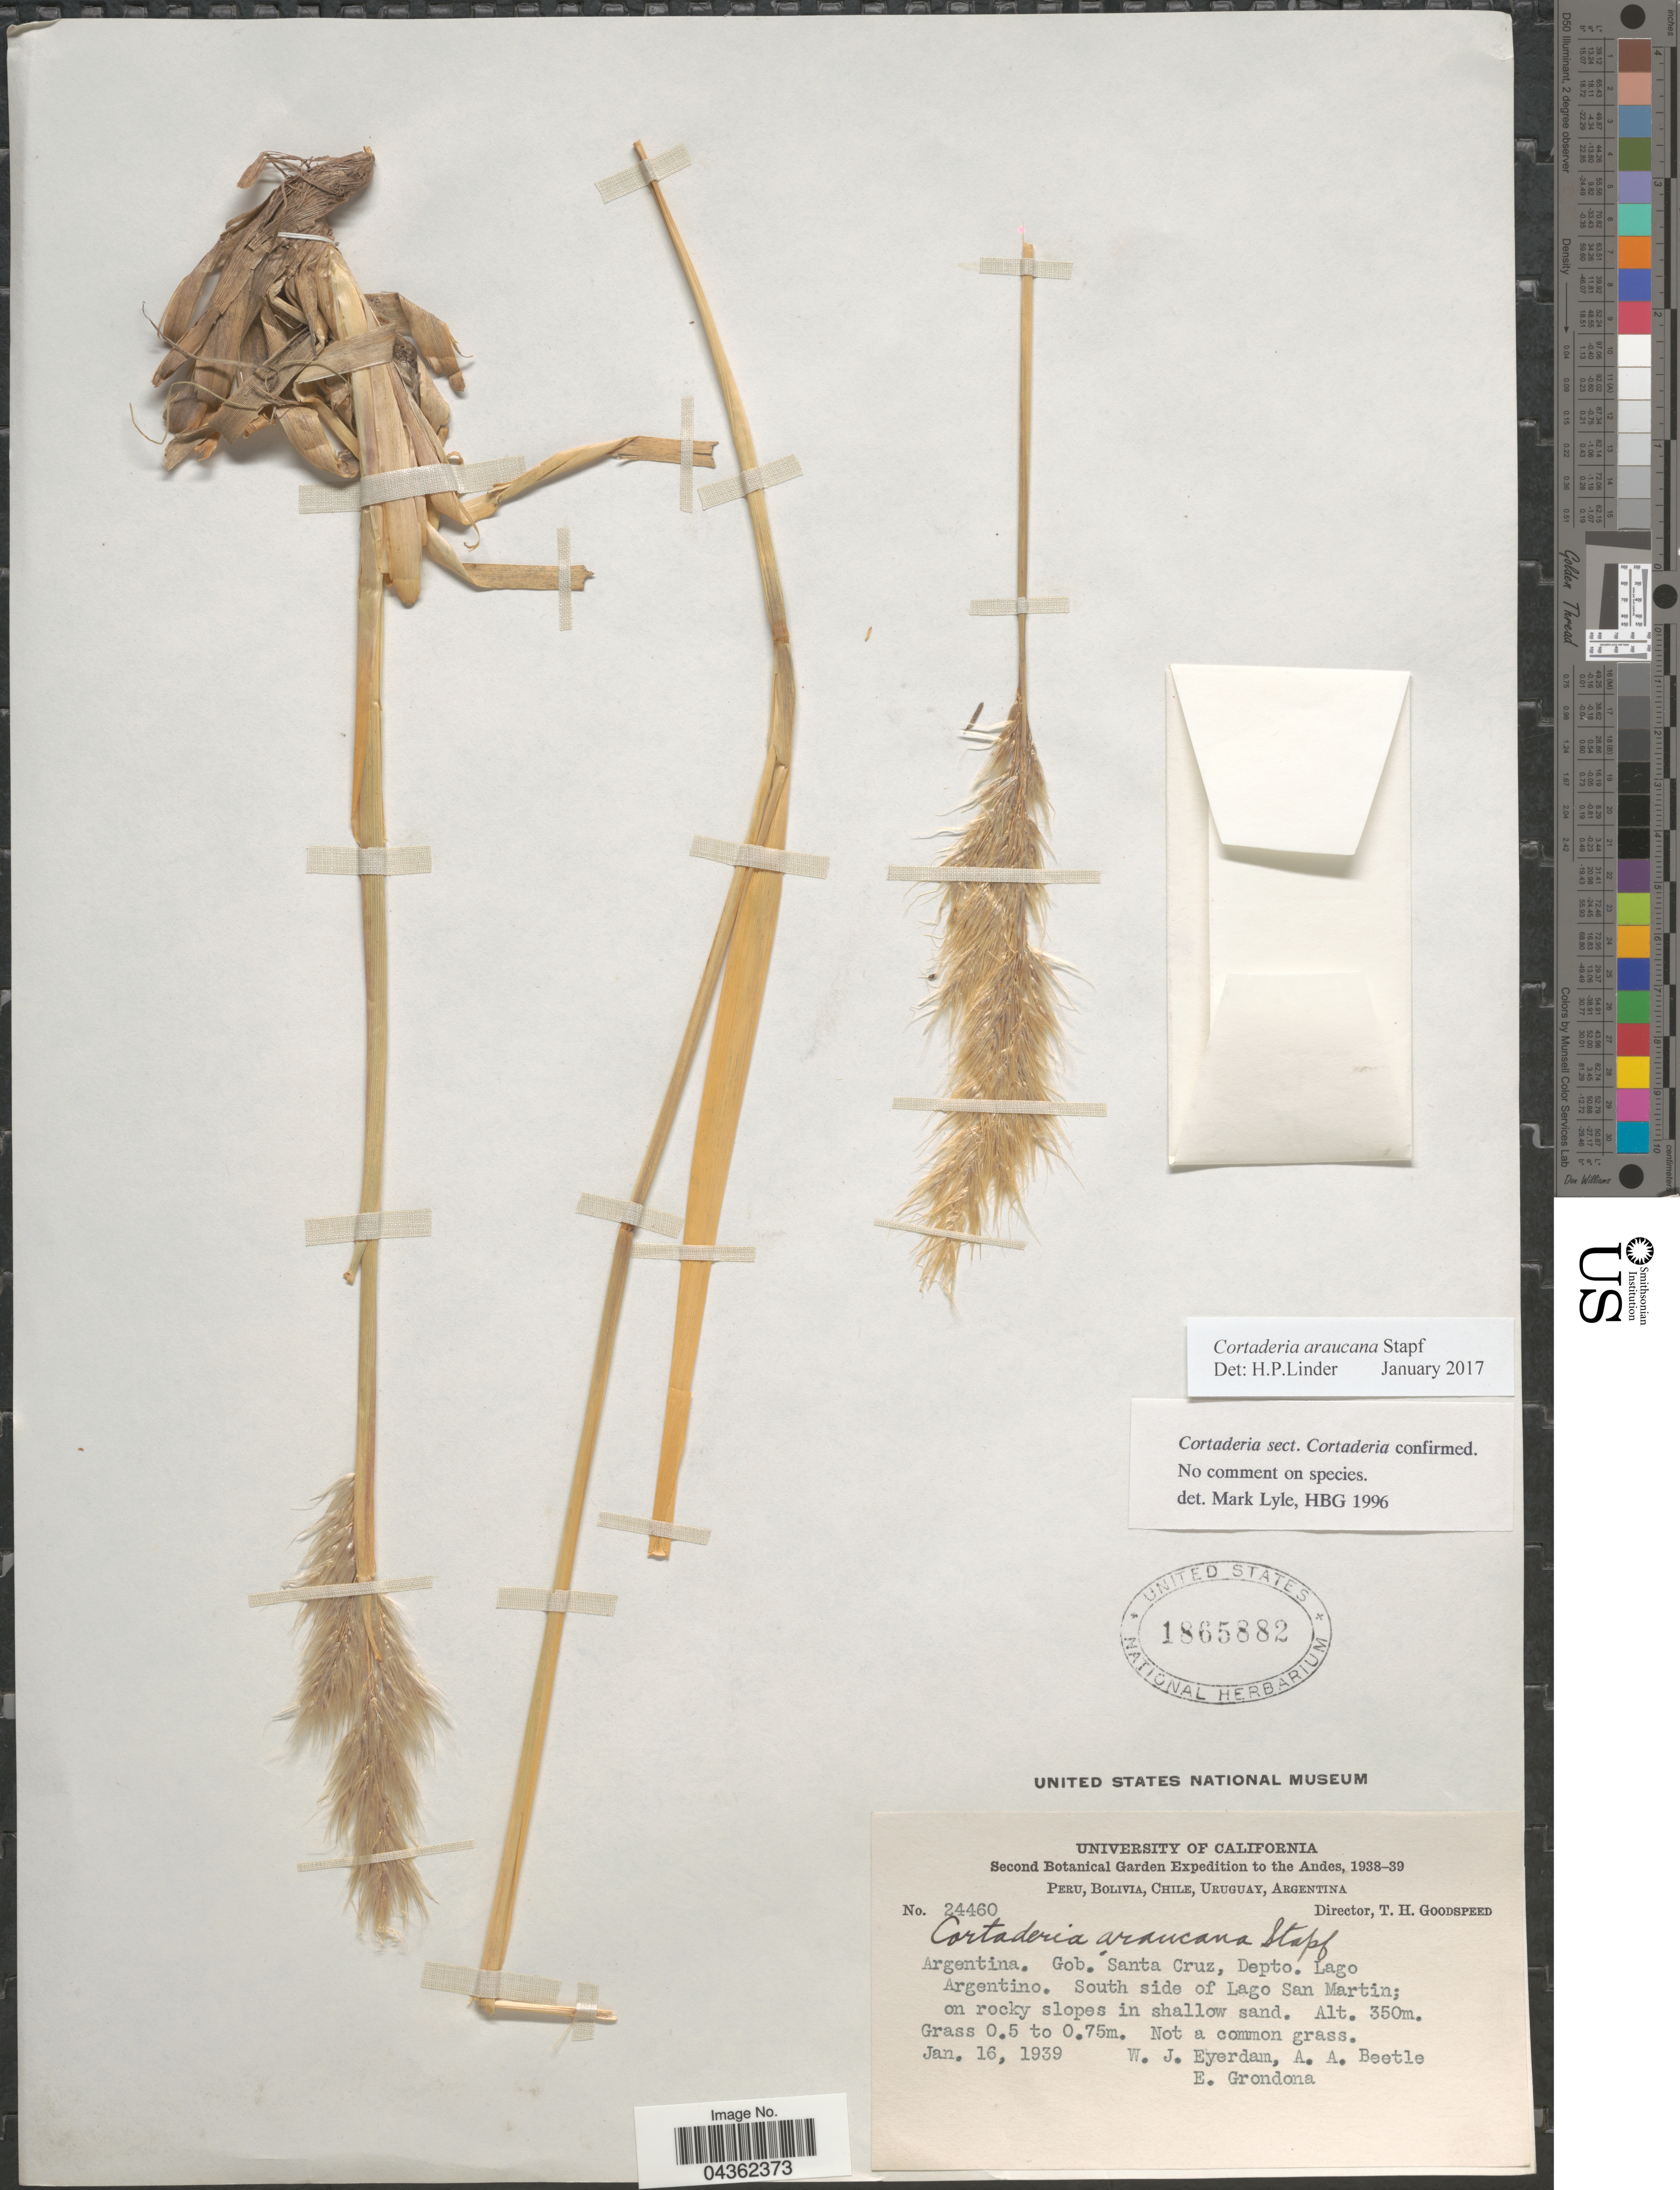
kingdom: Plantae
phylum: Tracheophyta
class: Liliopsida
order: Poales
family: Poaceae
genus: Cortaderia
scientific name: Cortaderia araucana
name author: Stapf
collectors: W. J. Eyerdam, A. A. Beetle & E. Grondona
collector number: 24460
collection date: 1939-01-16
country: Argentina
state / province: Santa Cruz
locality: Gob. Santa Cruz, Depto. Lago Argentino. South side of Lago San Martin.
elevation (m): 350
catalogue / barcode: US 1865882